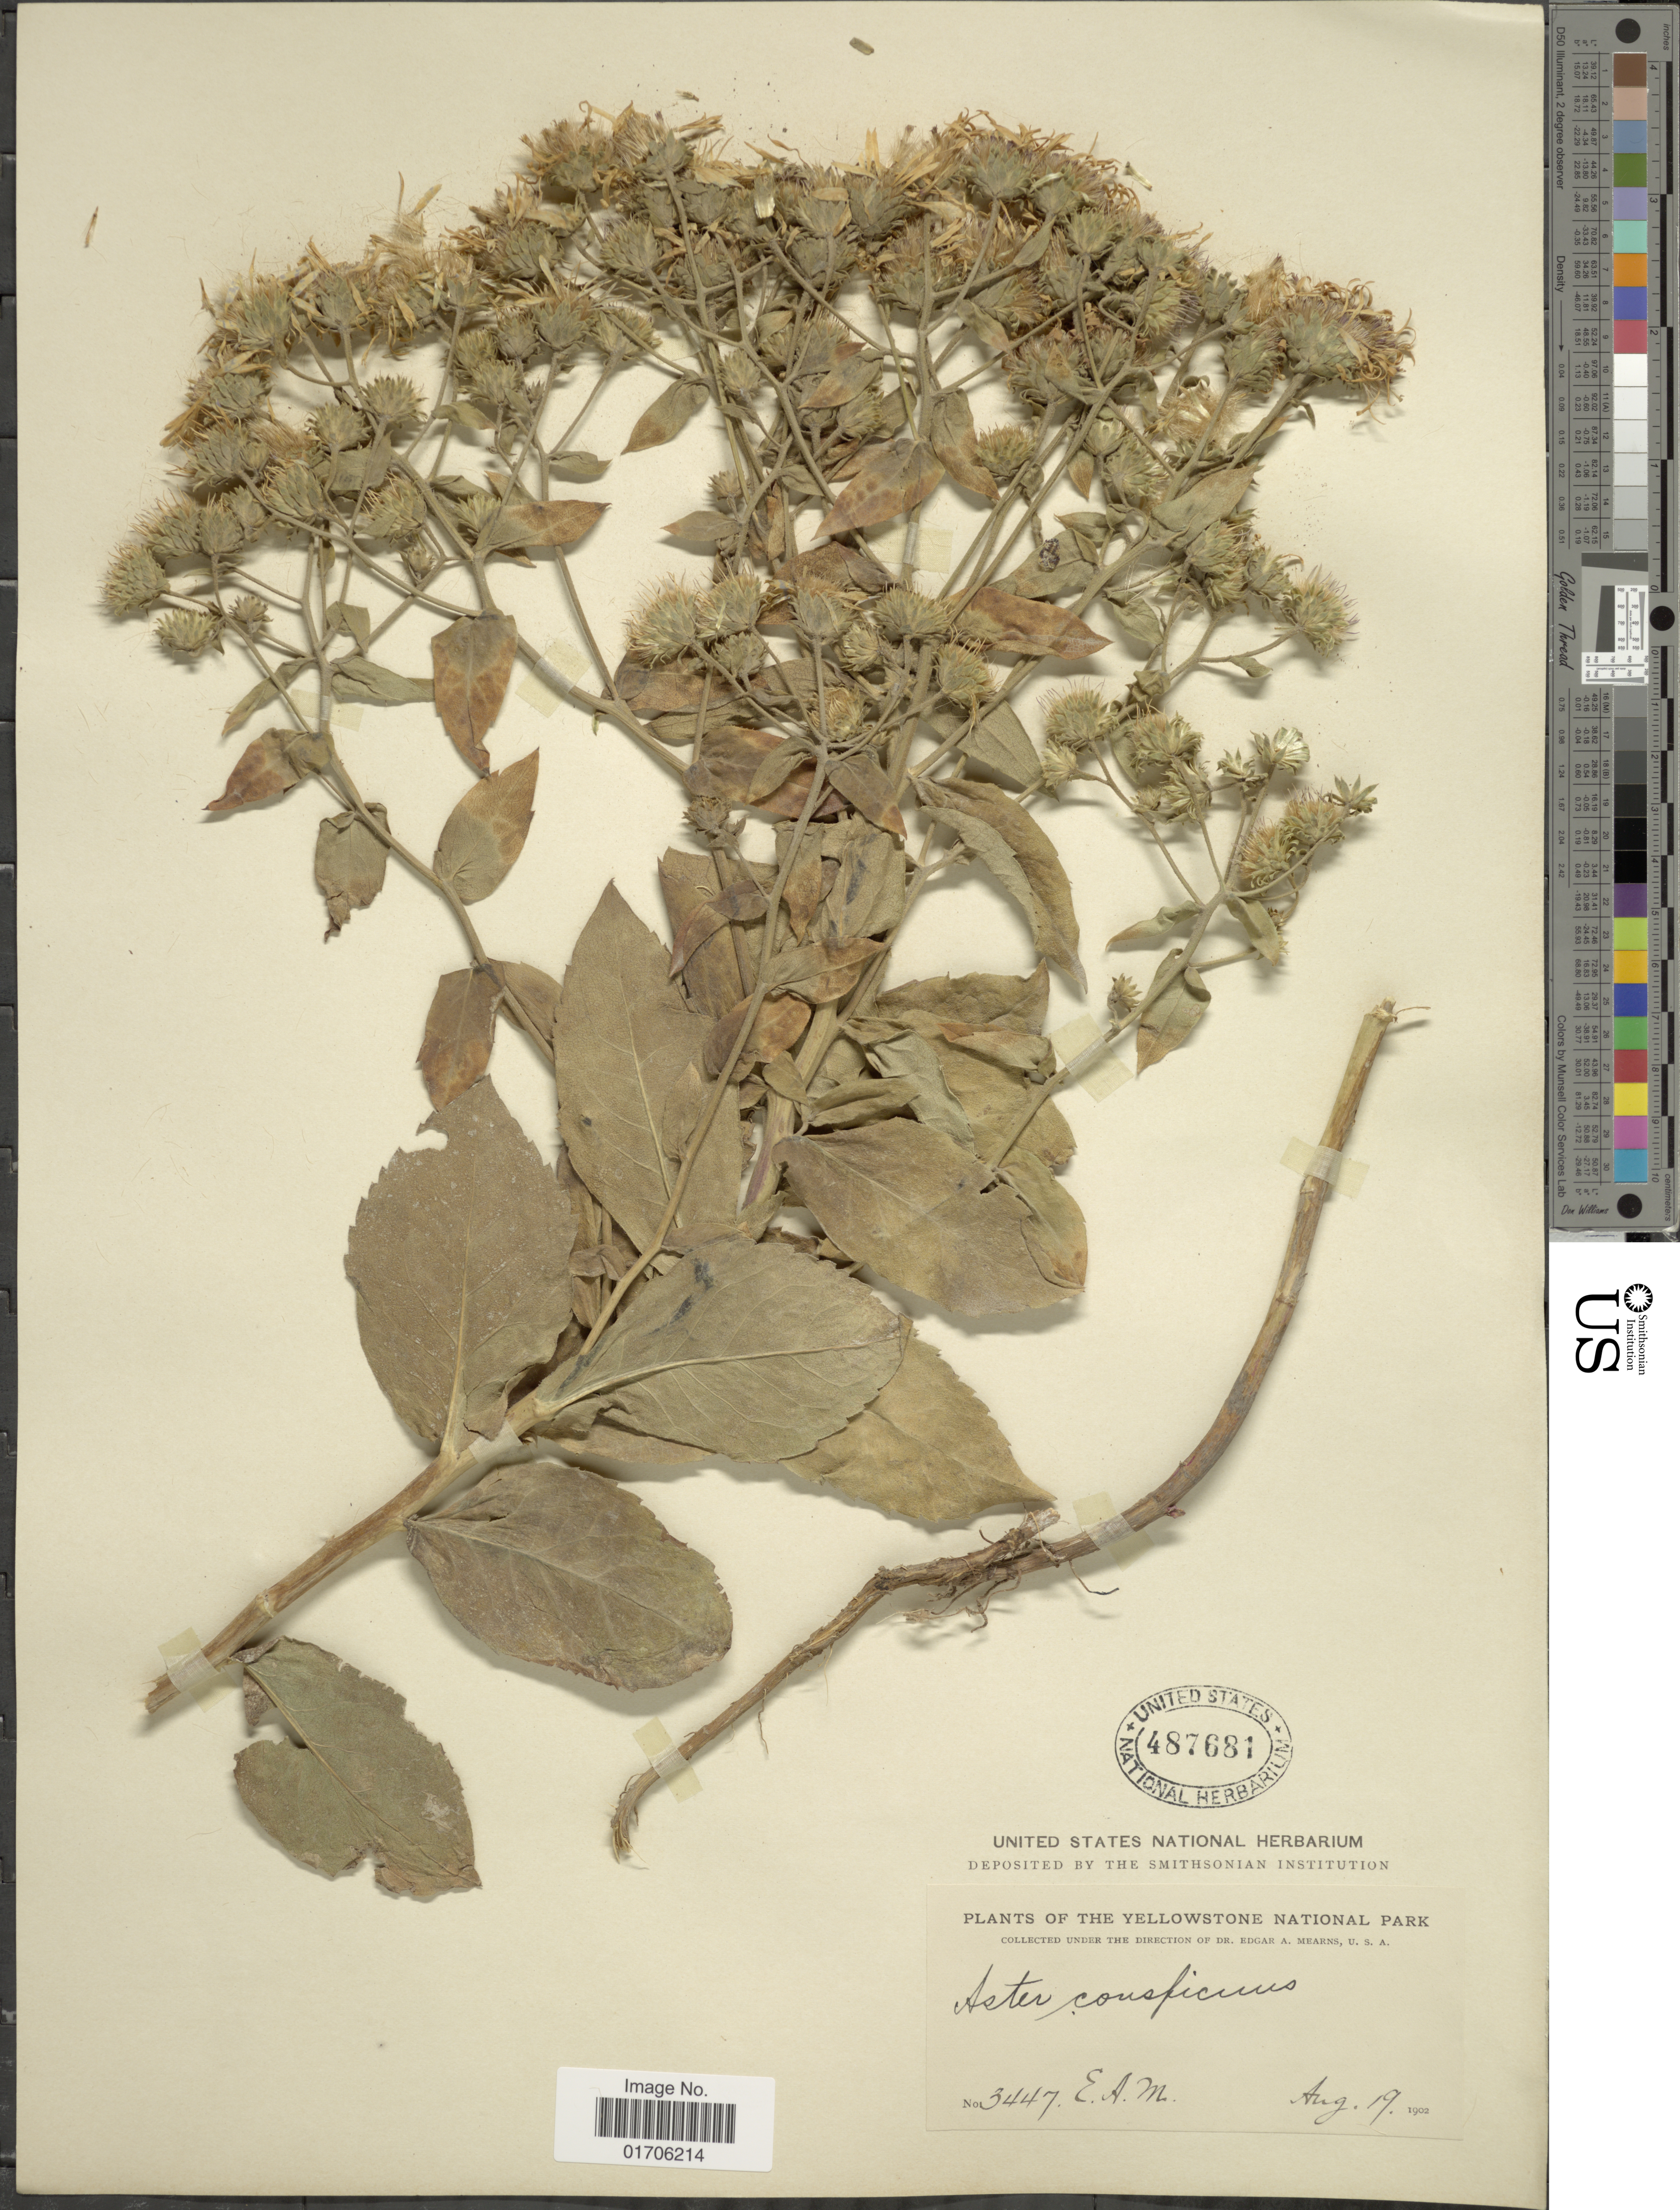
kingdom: Plantae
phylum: Tracheophyta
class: Magnoliopsida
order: Asterales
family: Asteraceae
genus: Eurybia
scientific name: Eurybia conspicua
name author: (Lindl.) G.L. Nesom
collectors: E. A. Mearns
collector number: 3447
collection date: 1902-08-19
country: United States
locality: Yellowstone National Park.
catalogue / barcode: US 487681